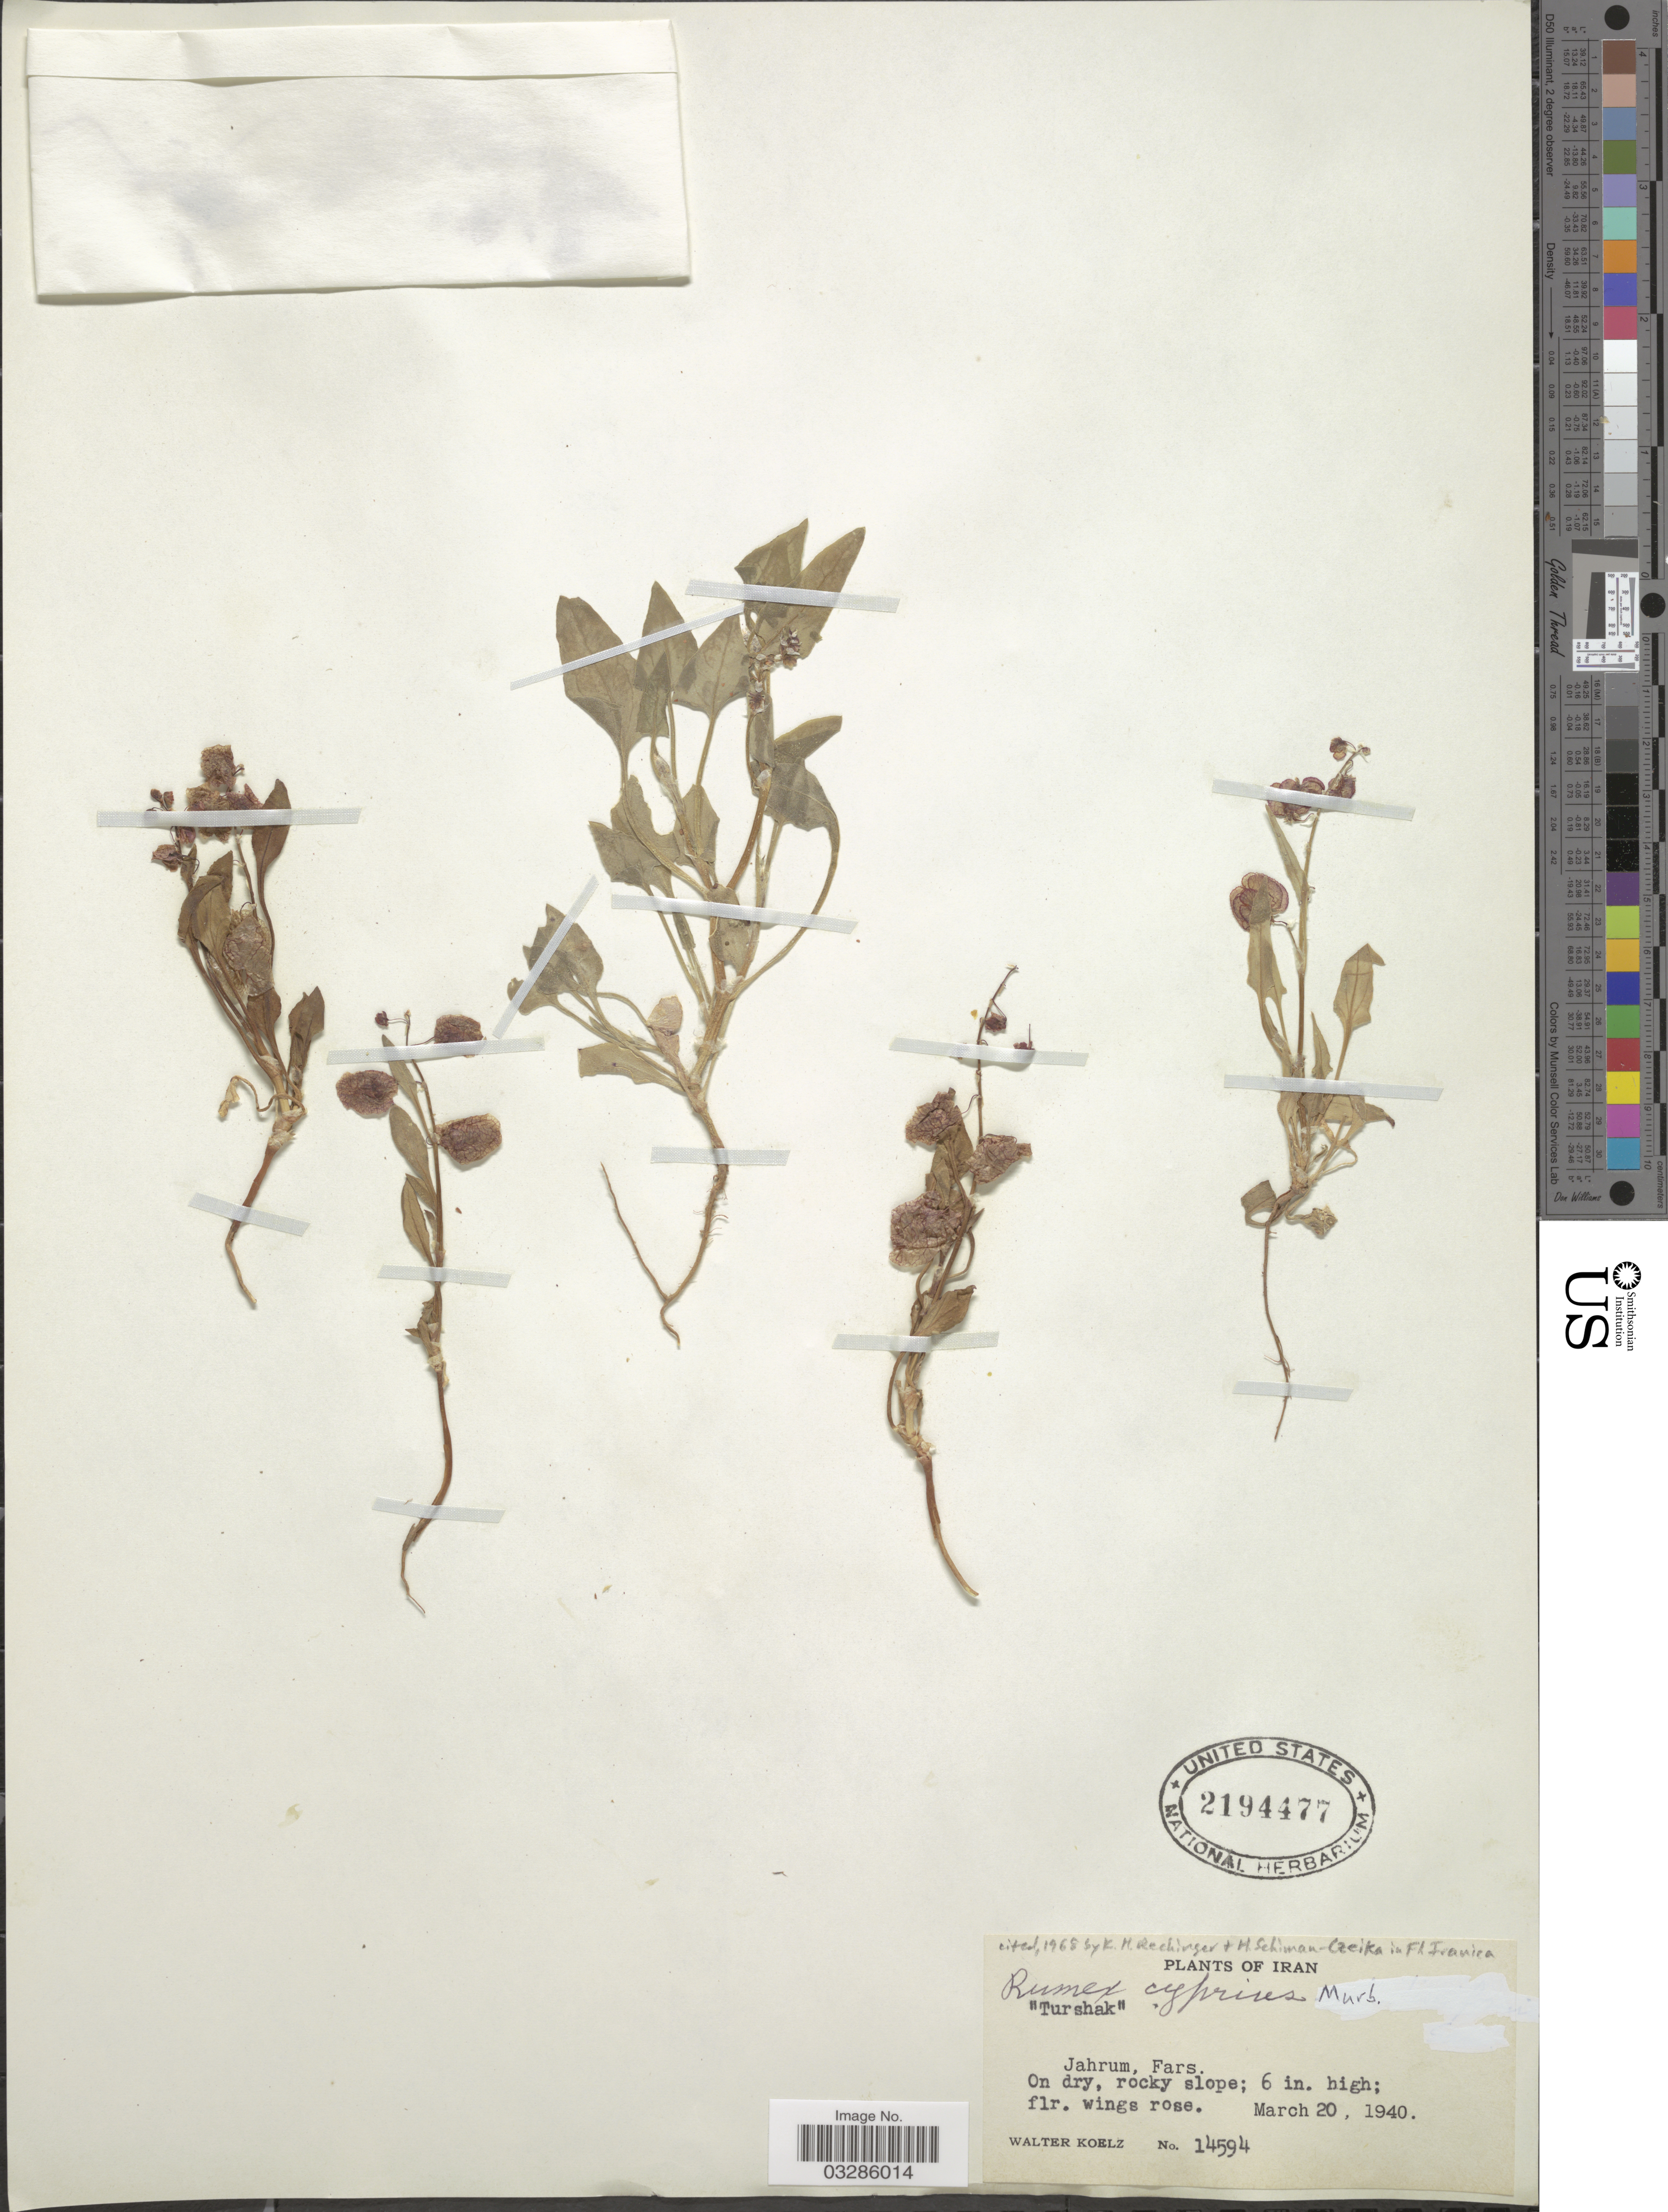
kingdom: Plantae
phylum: Tracheophyta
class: Magnoliopsida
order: Caryophyllales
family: Polygonaceae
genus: Rumex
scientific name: Rumex cyprius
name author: Murb.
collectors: W. N. Koelz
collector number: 14594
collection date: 1940-03-20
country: Iran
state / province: Fars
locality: Jahrum, Fars.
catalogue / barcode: US 2194477